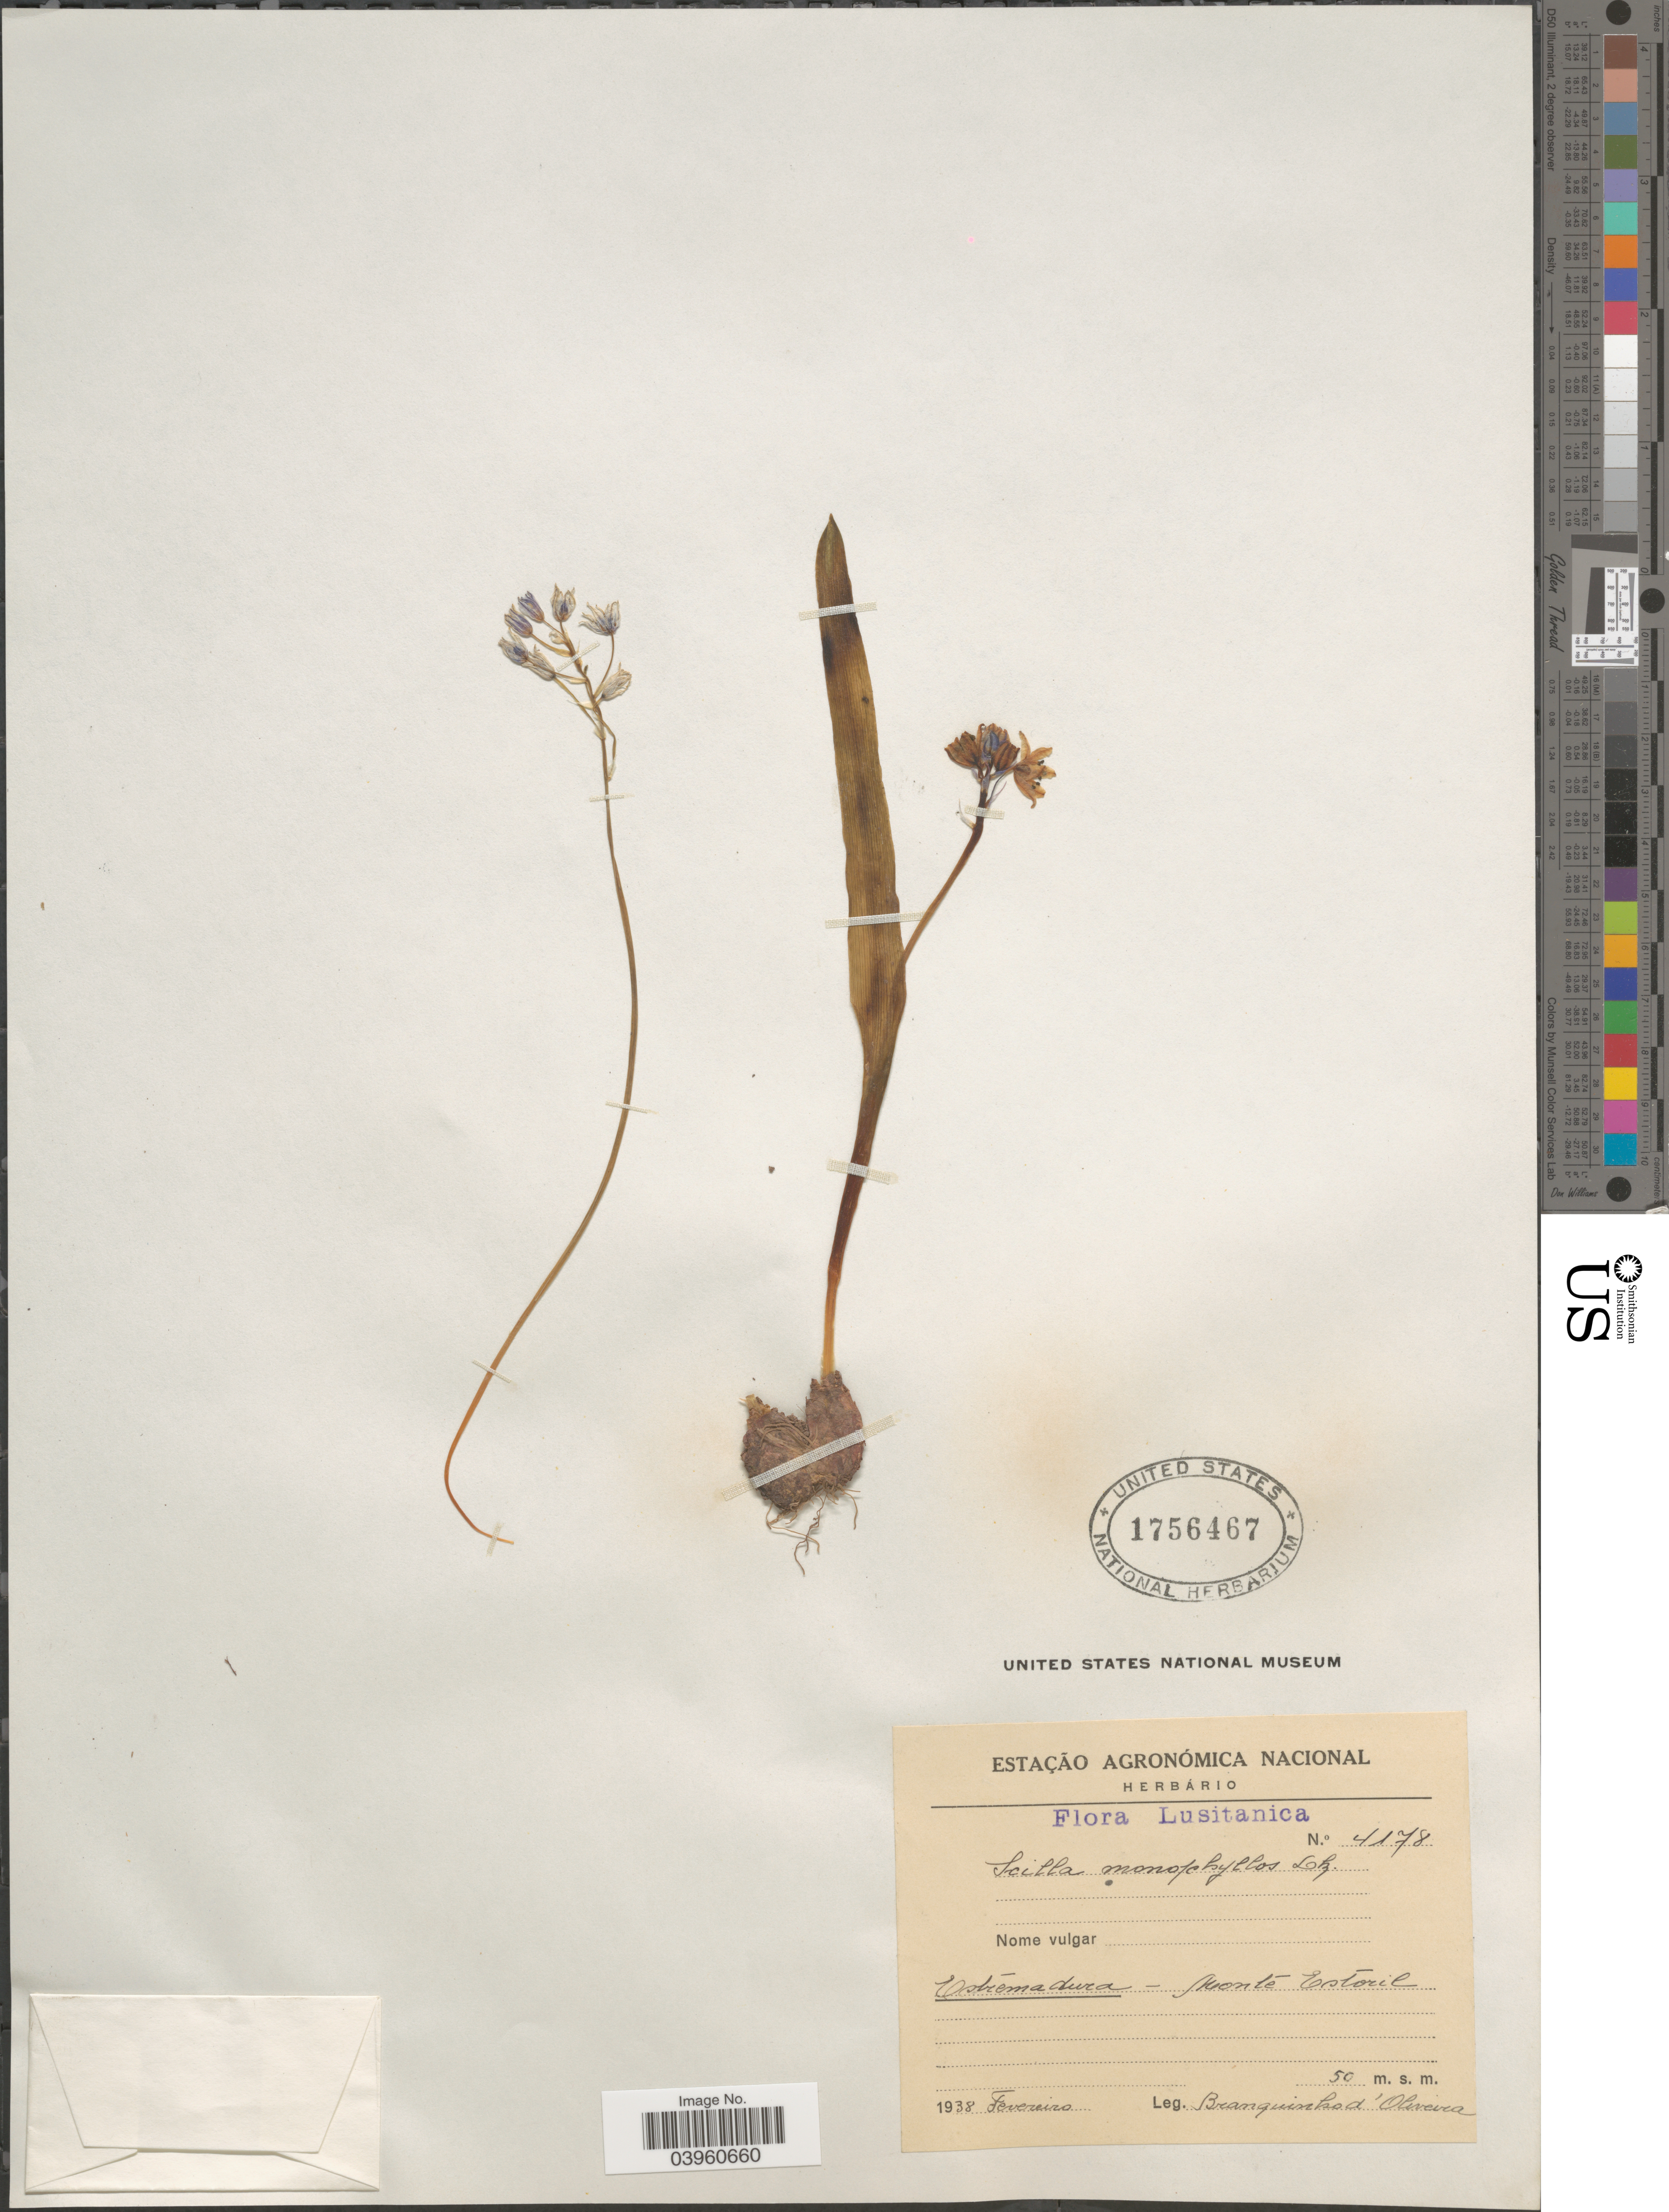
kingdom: Plantae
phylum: Tracheophyta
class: Liliopsida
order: Asparagales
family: Asparagaceae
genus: Scilla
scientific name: Scilla monophyllos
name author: Link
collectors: A. Branquinho D'Oliveira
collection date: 1938-02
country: Portugal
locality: Lusitanica. Estrémadura - Monte Estoril.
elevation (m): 50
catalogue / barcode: US 1756467